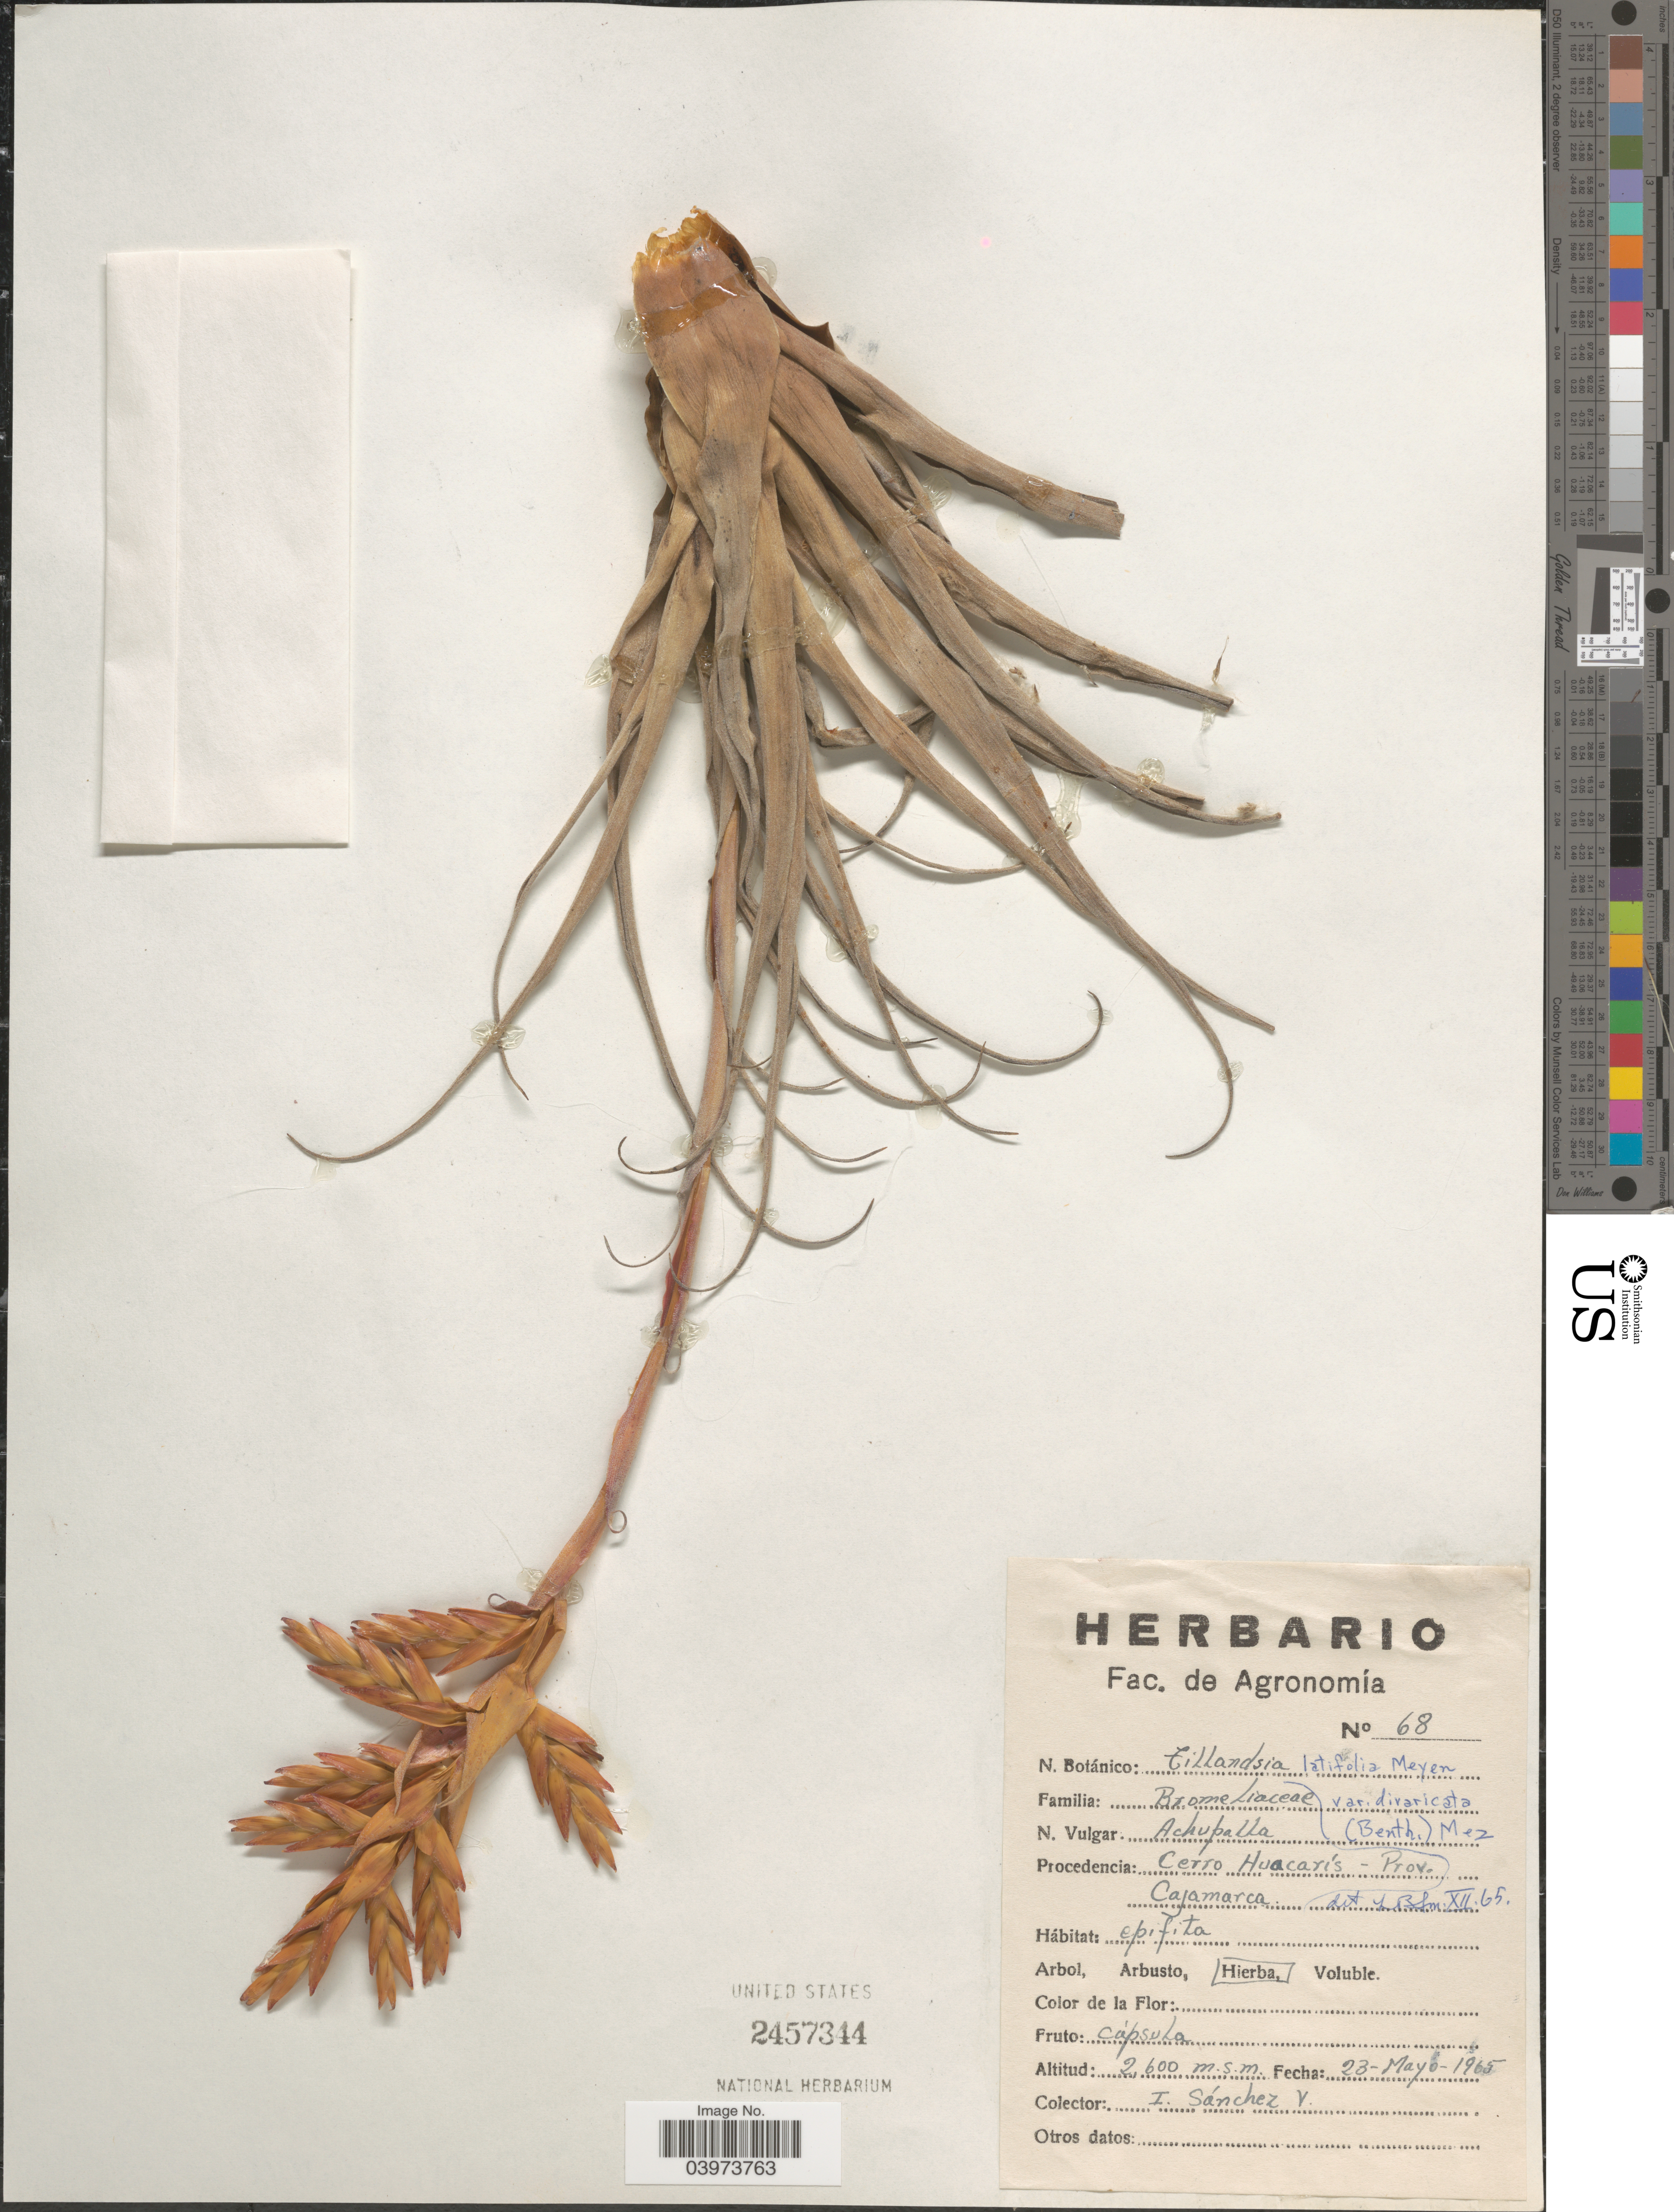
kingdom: Plantae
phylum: Tracheophyta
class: Liliopsida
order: Poales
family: Bromeliaceae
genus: Tillandsia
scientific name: Tillandsia latifolia var. divaricata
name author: (Benth.) Mez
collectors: I. Sánchez Vega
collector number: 68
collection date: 1965-05-23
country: Peru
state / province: Cajamarca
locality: Cerro Huacarís.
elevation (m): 2600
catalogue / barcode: US 2457344